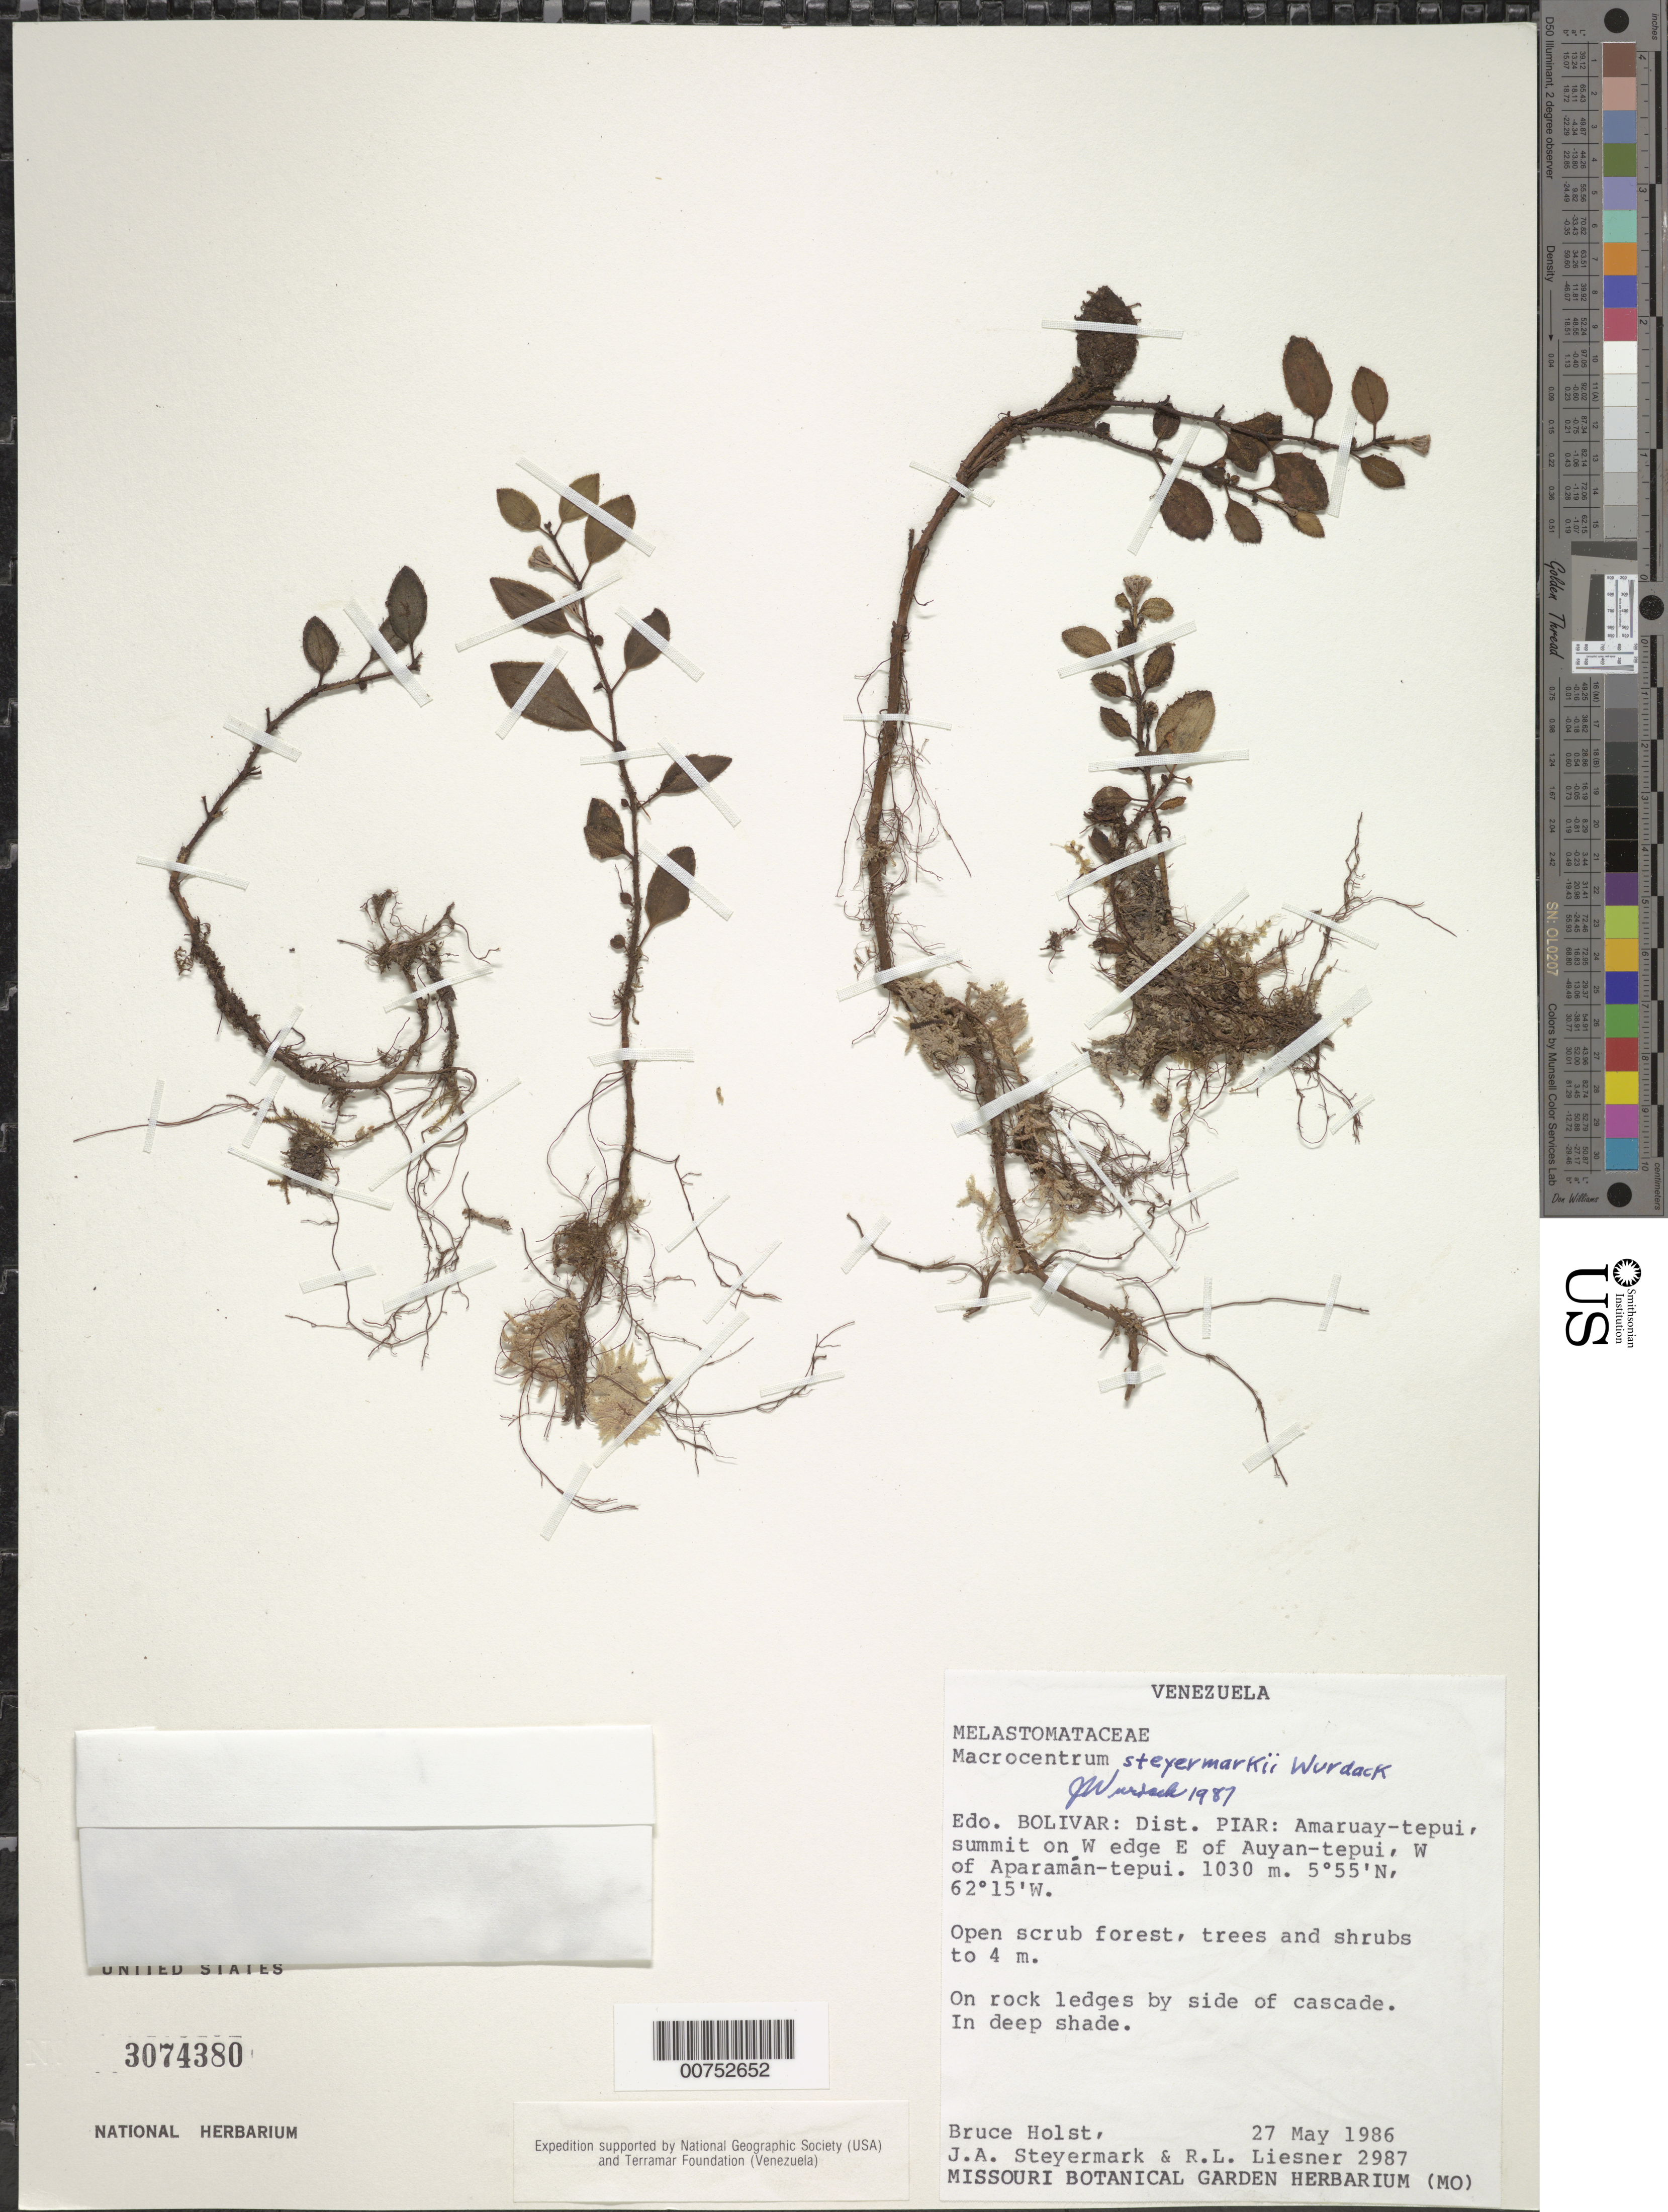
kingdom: Plantae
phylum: Tracheophyta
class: Magnoliopsida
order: Myrtales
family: Melastomataceae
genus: Macrocentrum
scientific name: Macrocentrum steyermarkii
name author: Wurdack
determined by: Wurdack, John J., (US), US (UNITED STATES)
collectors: B. Holst, J. Steyermark & R. L. Liesner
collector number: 2987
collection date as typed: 27-May-86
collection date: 1986-05-27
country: Venezuela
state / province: Bolívar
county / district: Piar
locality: Amaruay-tepuí, W of Aparaman-tepuí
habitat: Open scrub forest, trees and shrubs to 4 m; on rock ledges by side of cascade,in deep shade. trees and shrubs to 4 m,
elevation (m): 1030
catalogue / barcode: US 3074380